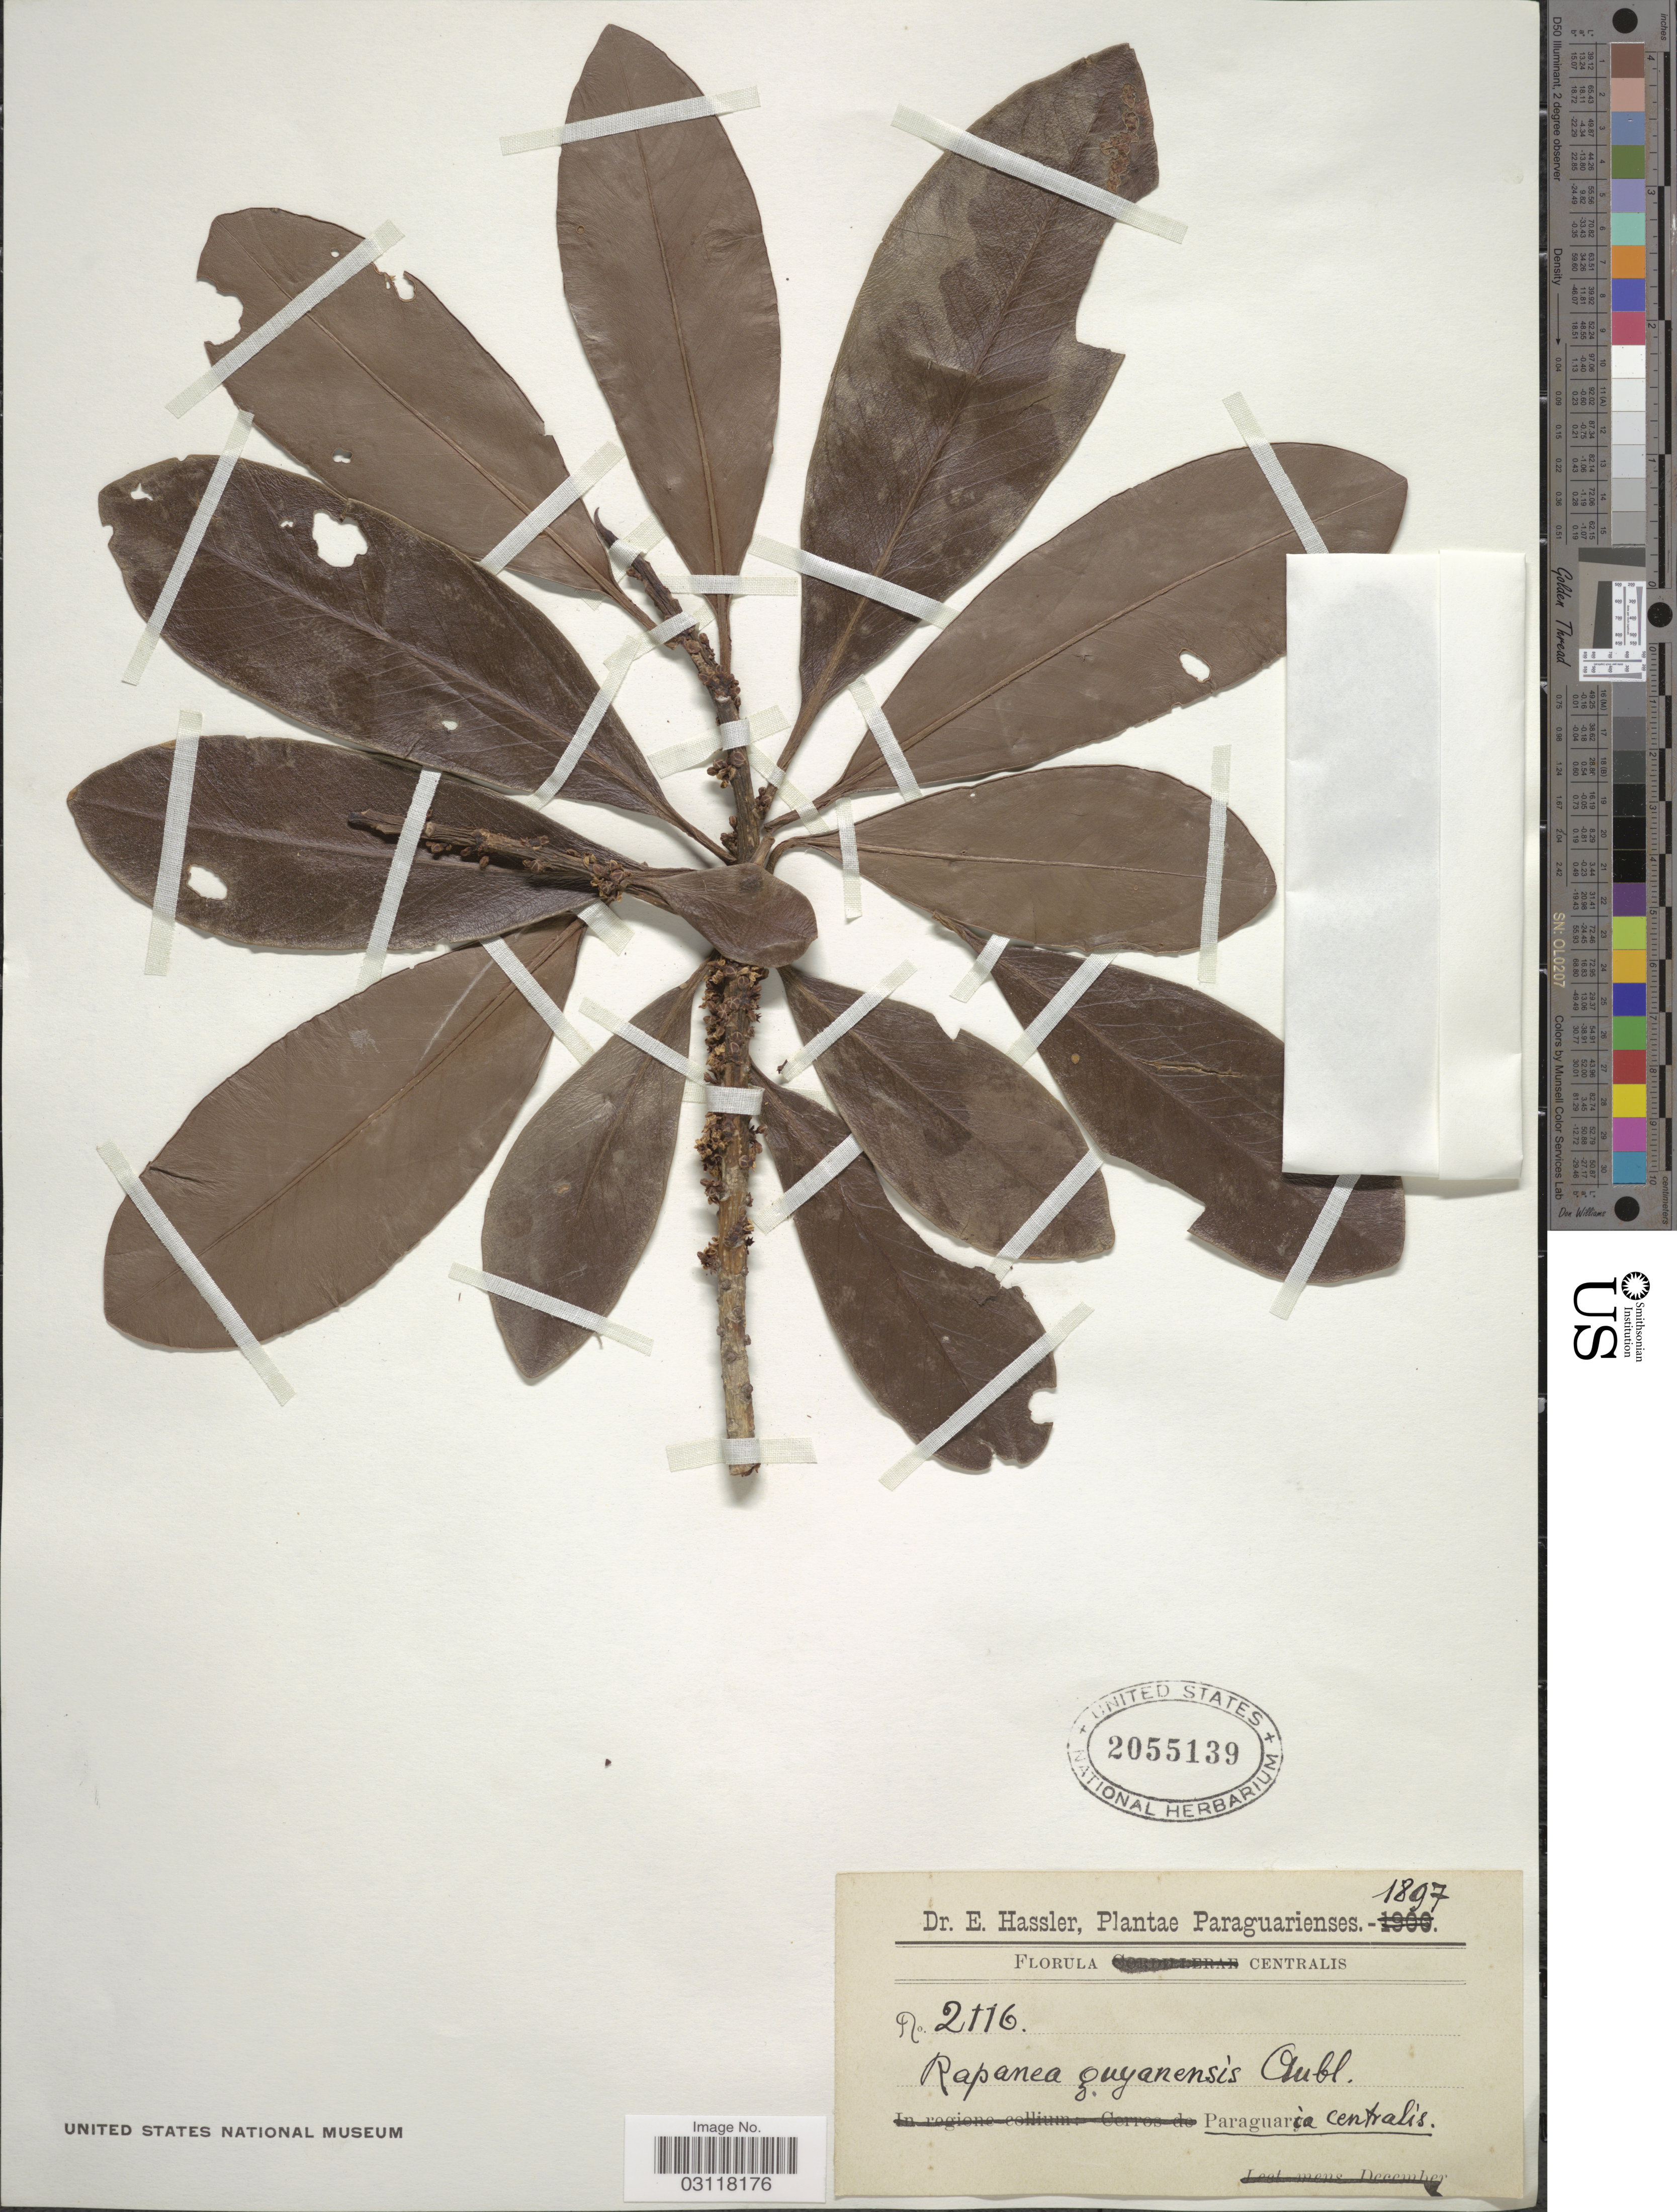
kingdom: Plantae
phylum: Tracheophyta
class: Magnoliopsida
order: Ericales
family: Primulaceae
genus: Rapanea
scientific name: Rapanea guianensis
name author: Aubl.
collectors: E. Hassler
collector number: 2116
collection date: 1897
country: Paraguay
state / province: Central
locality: Paraguarienses. Centralis. Paraguaria Centralis.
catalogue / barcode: US 2055139